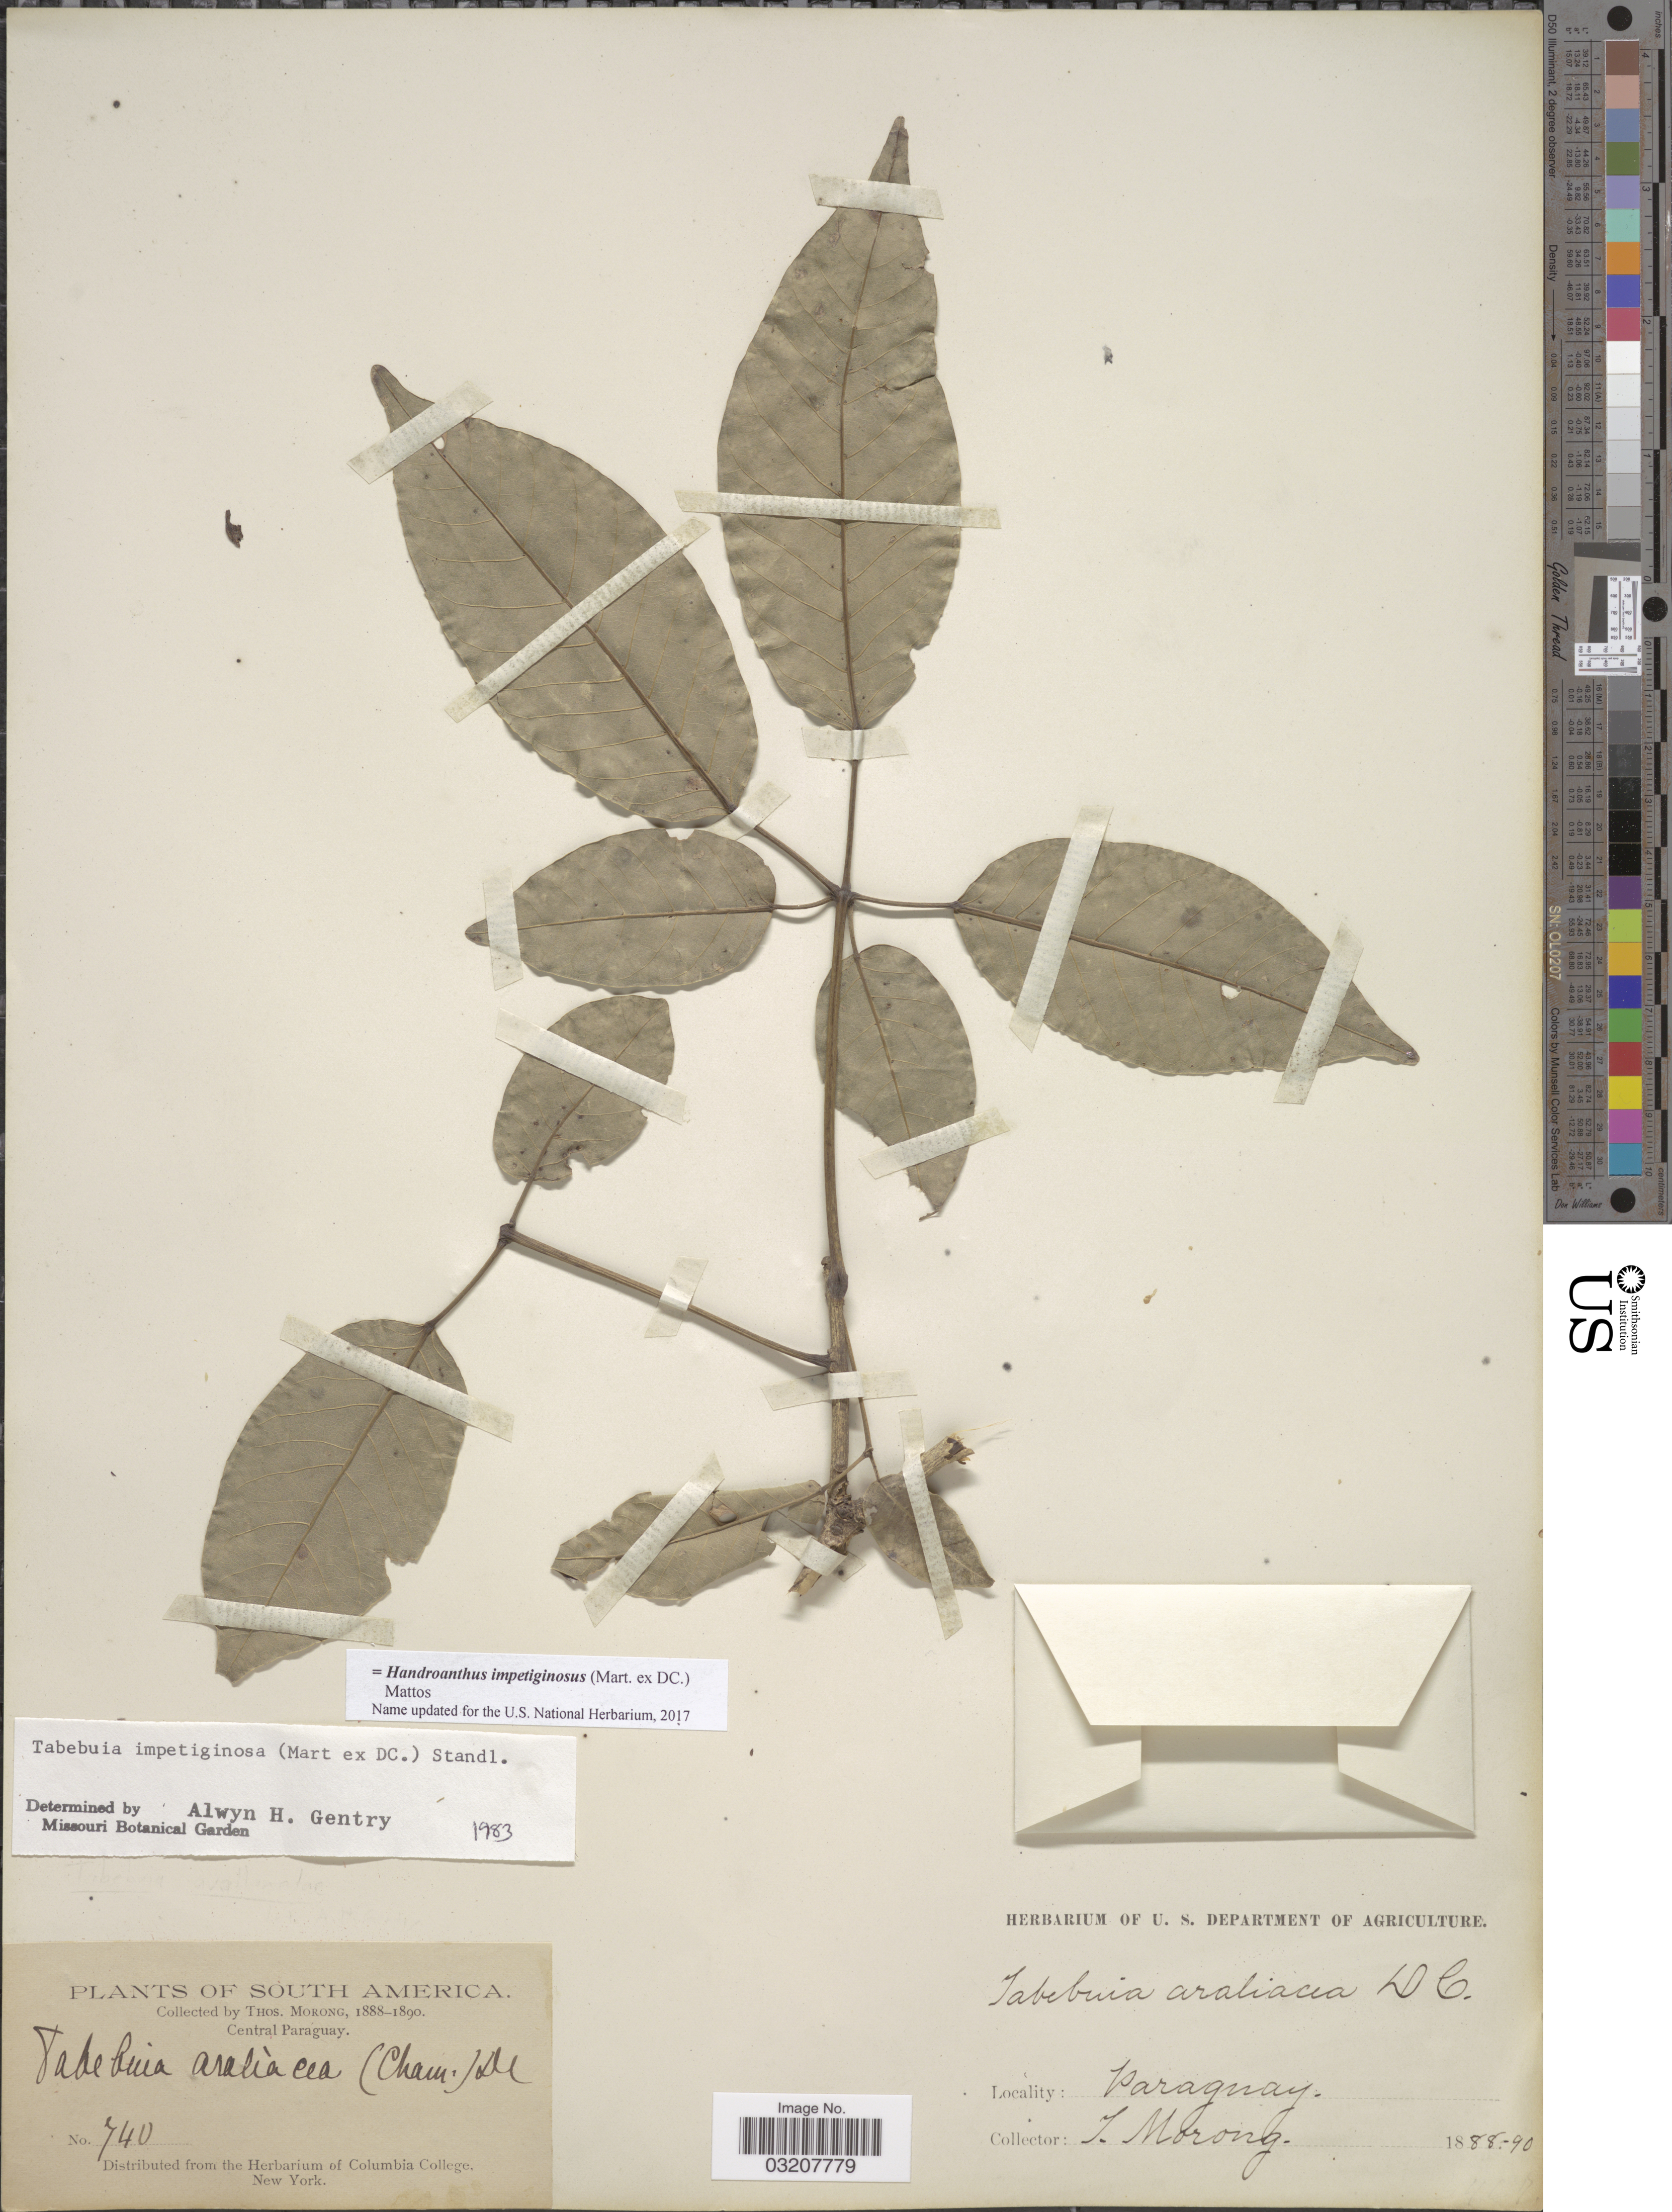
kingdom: Plantae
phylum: Tracheophyta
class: Magnoliopsida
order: Lamiales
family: Bignoniaceae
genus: Handroanthus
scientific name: Handroanthus impetiginosus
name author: (Mart. ex DC.) Mattos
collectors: ex herb. T. Morong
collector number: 740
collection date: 1888/1890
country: Paraguay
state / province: Central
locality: Central Paraguay.